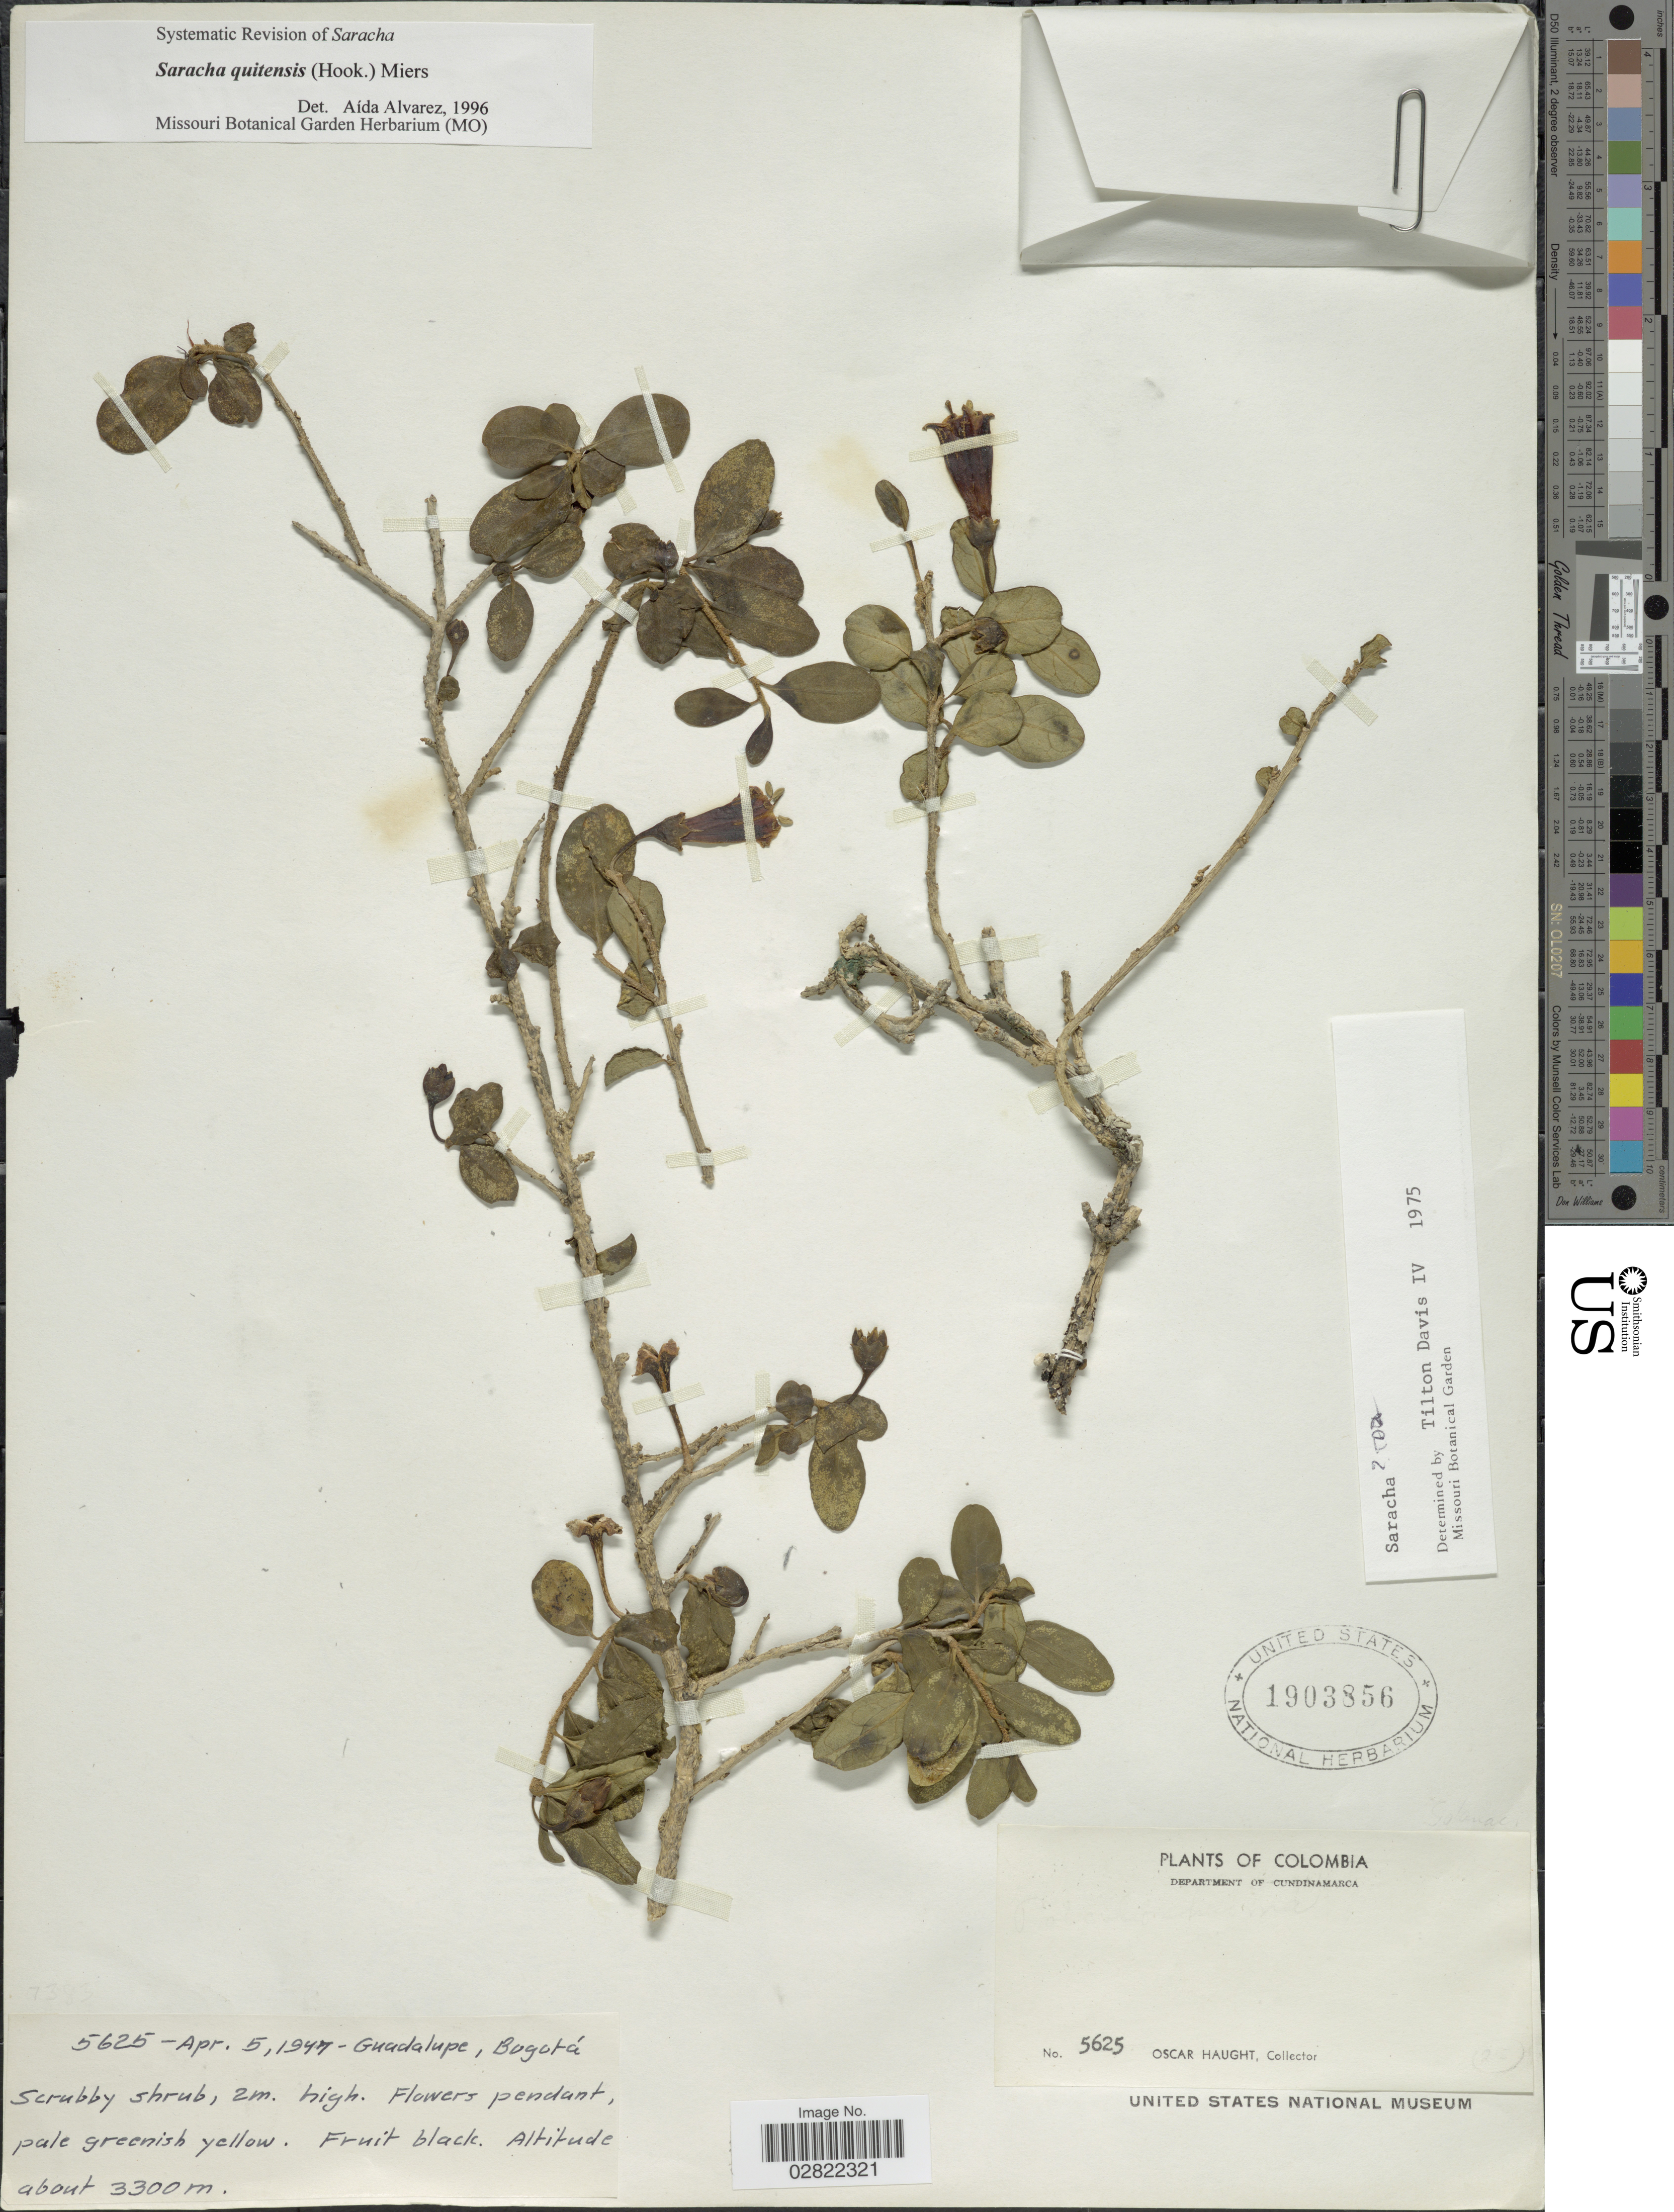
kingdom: Plantae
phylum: Tracheophyta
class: Magnoliopsida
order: Solanales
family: Solanaceae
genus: Saracha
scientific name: Saracha quitensis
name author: (Hook.) Miers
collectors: O. Haught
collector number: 5625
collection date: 1947-04-05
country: Colombia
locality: Department of Cundinamarca, Guadalupe, Bogotá.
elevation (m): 3300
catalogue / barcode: US 1903856